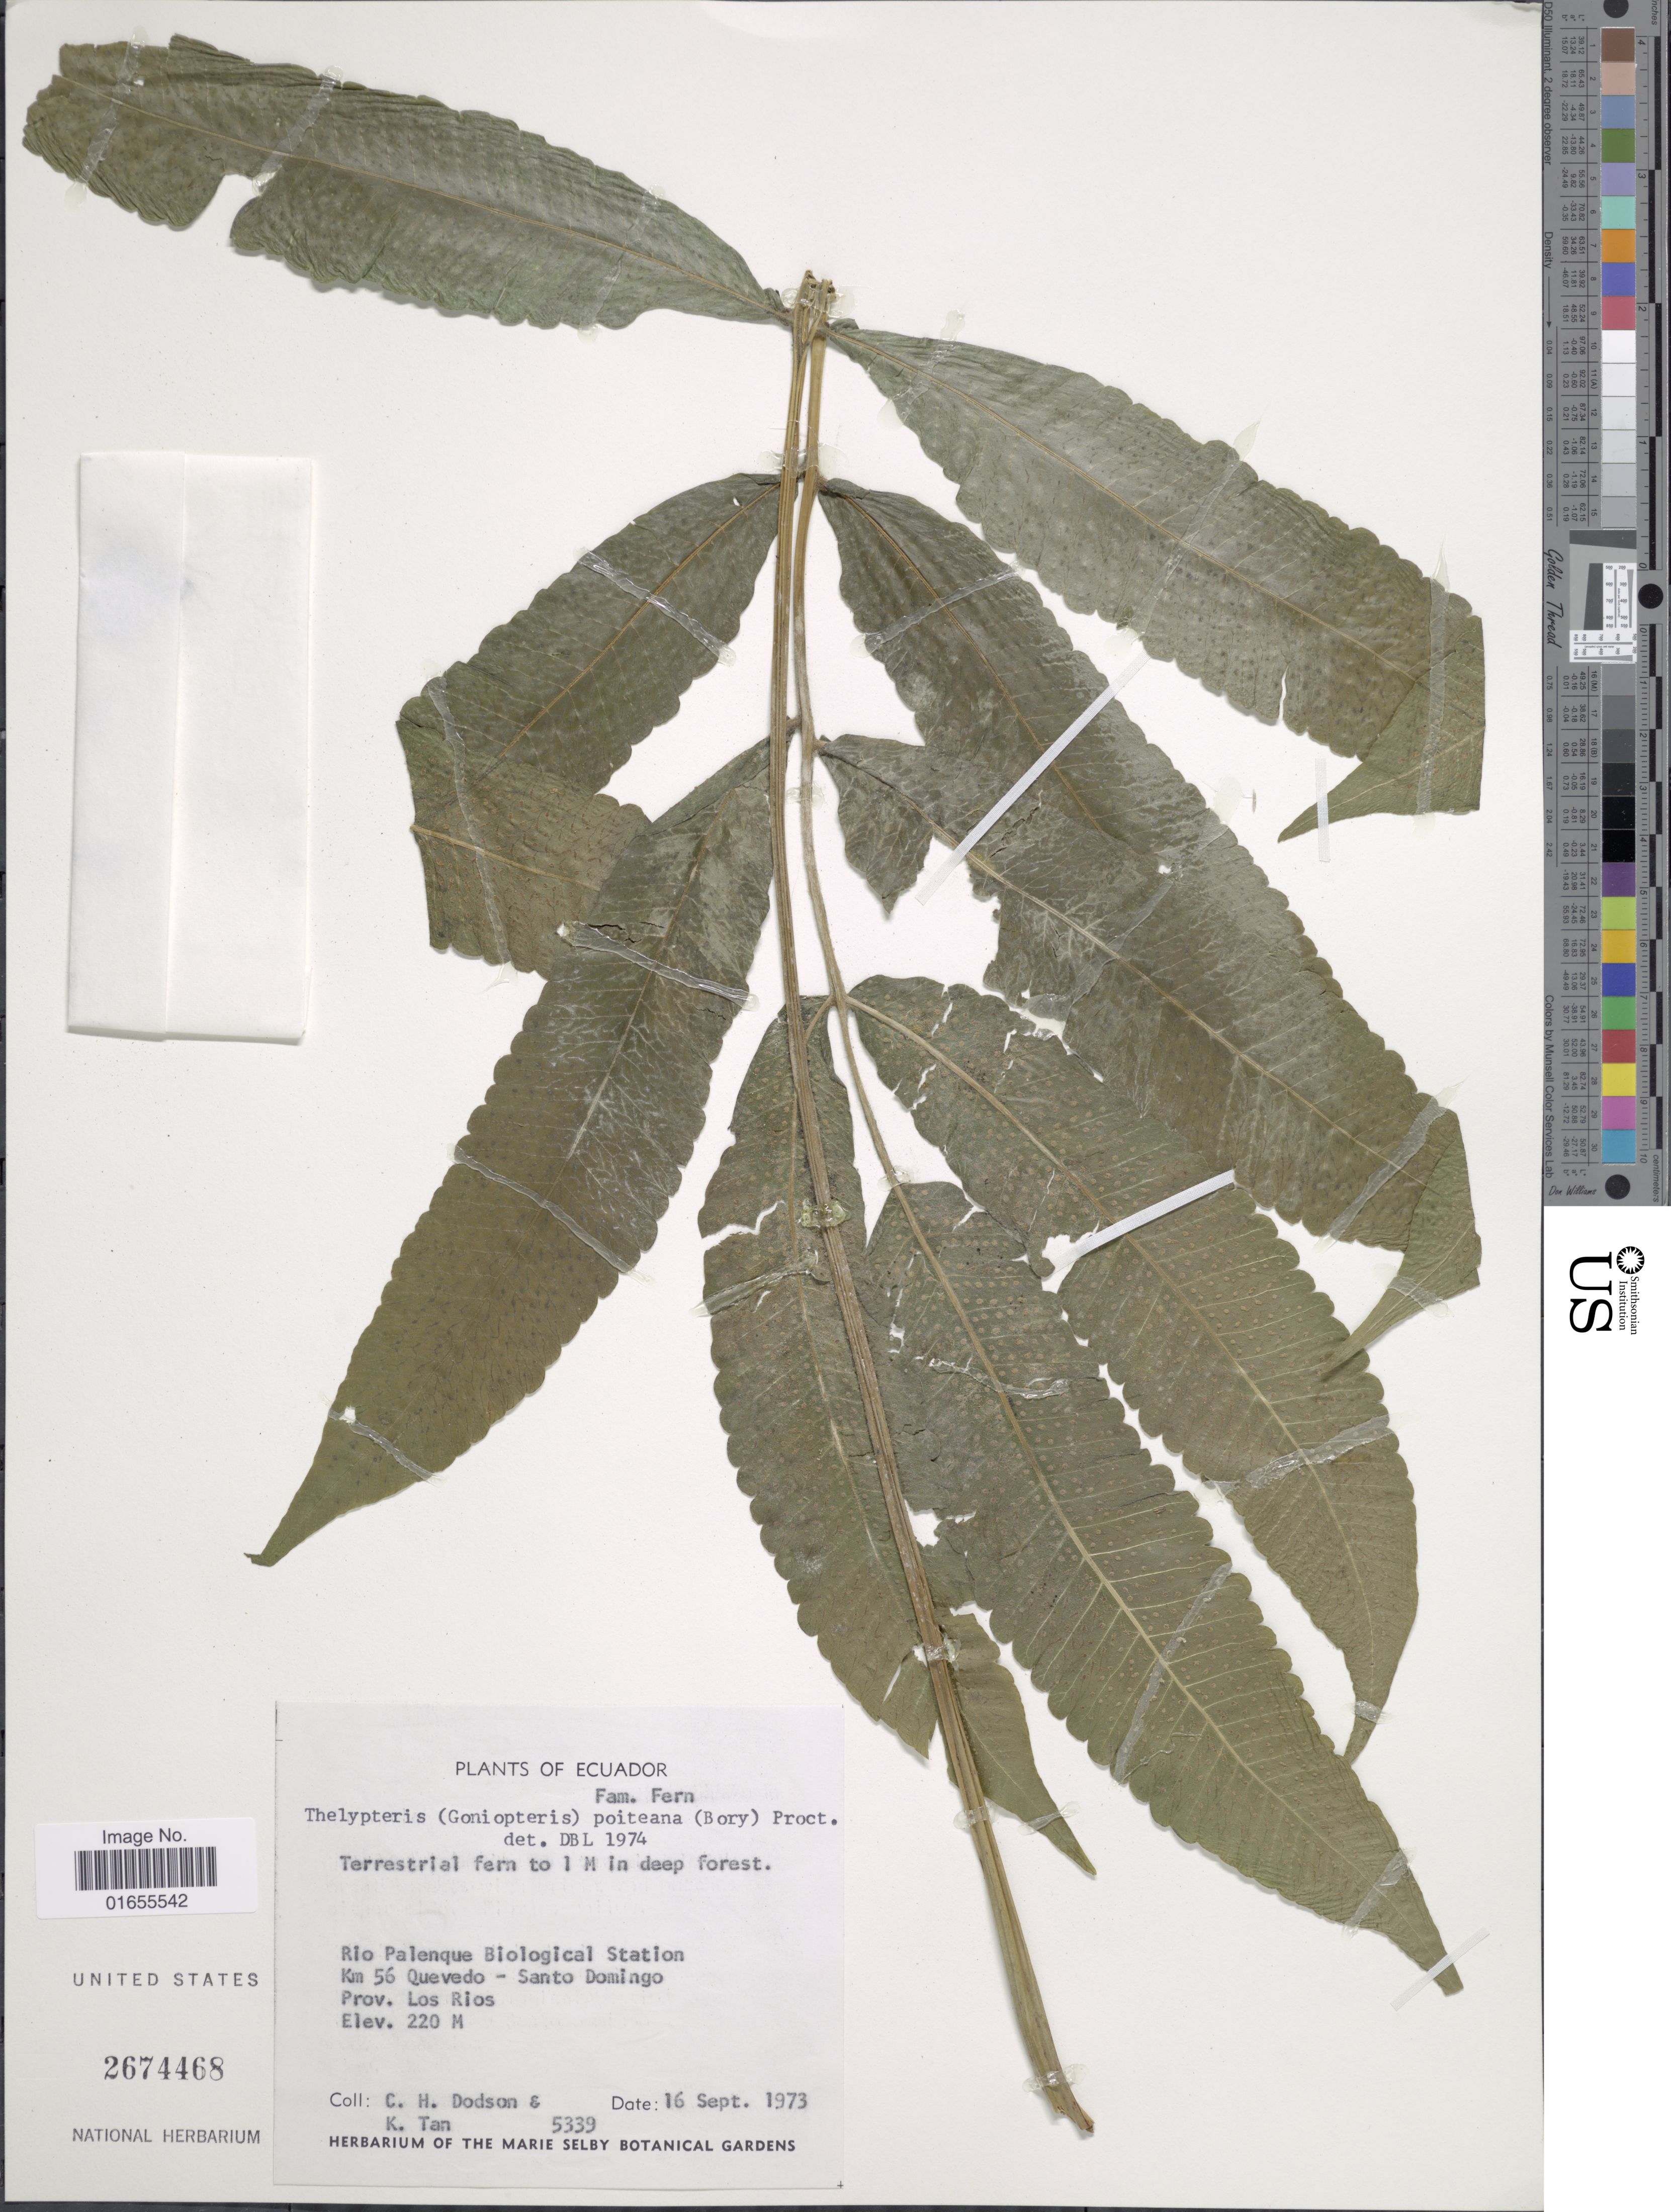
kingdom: Plantae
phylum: Tracheophyta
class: Polypodiopsida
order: Polypodiales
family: Thelypteridaceae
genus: Goniopteris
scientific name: Goniopteris poiteana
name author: (Bory) Ching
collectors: C. H. Dodson & K. Tan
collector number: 5339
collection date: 1973-09-16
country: Ecuador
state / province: Los Ríos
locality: Rio Palenque Biological Station, km 56 Quevedo - Santo Domingo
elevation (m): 220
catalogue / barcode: US 2674468